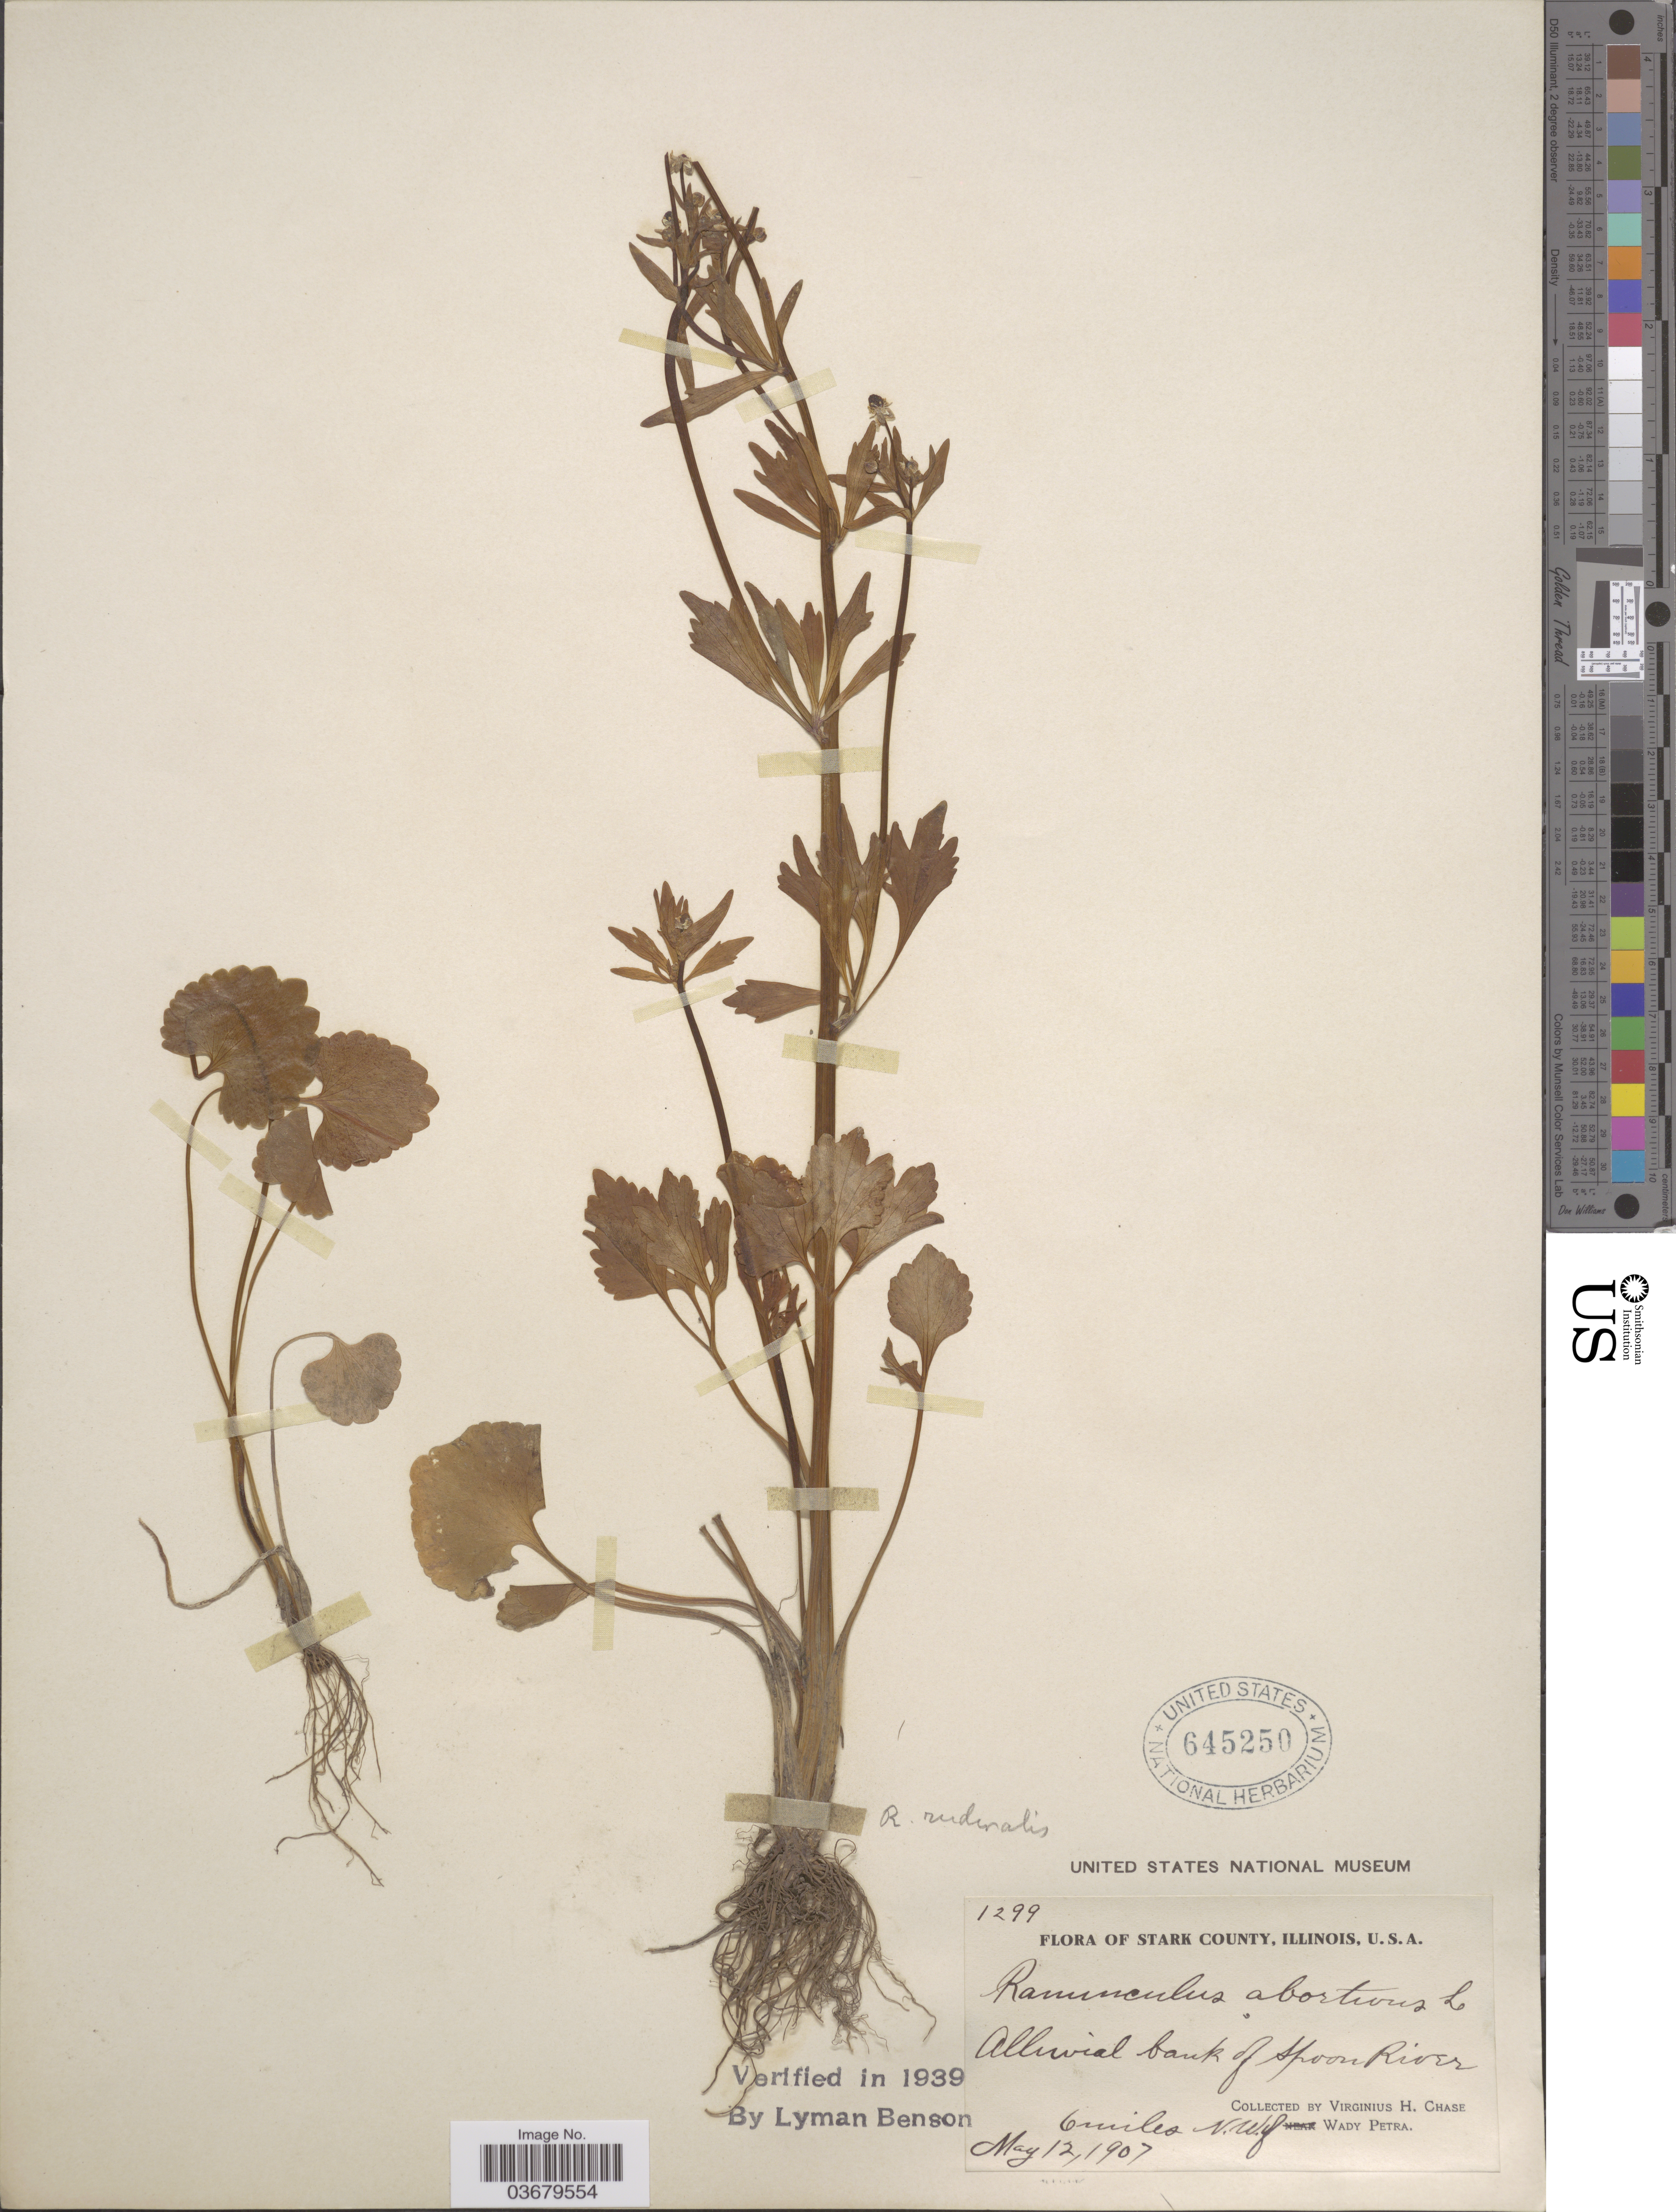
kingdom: Plantae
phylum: Tracheophyta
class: Magnoliopsida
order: Ranunculales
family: Ranunculaceae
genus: Ranunculus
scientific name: Ranunculus abortivus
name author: L.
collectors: V. H. Chase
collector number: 1299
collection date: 1907-05-12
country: United States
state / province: Illinois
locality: Stark County. Spoon River. 6 miles N.W. of Wady Petra.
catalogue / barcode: US 645250